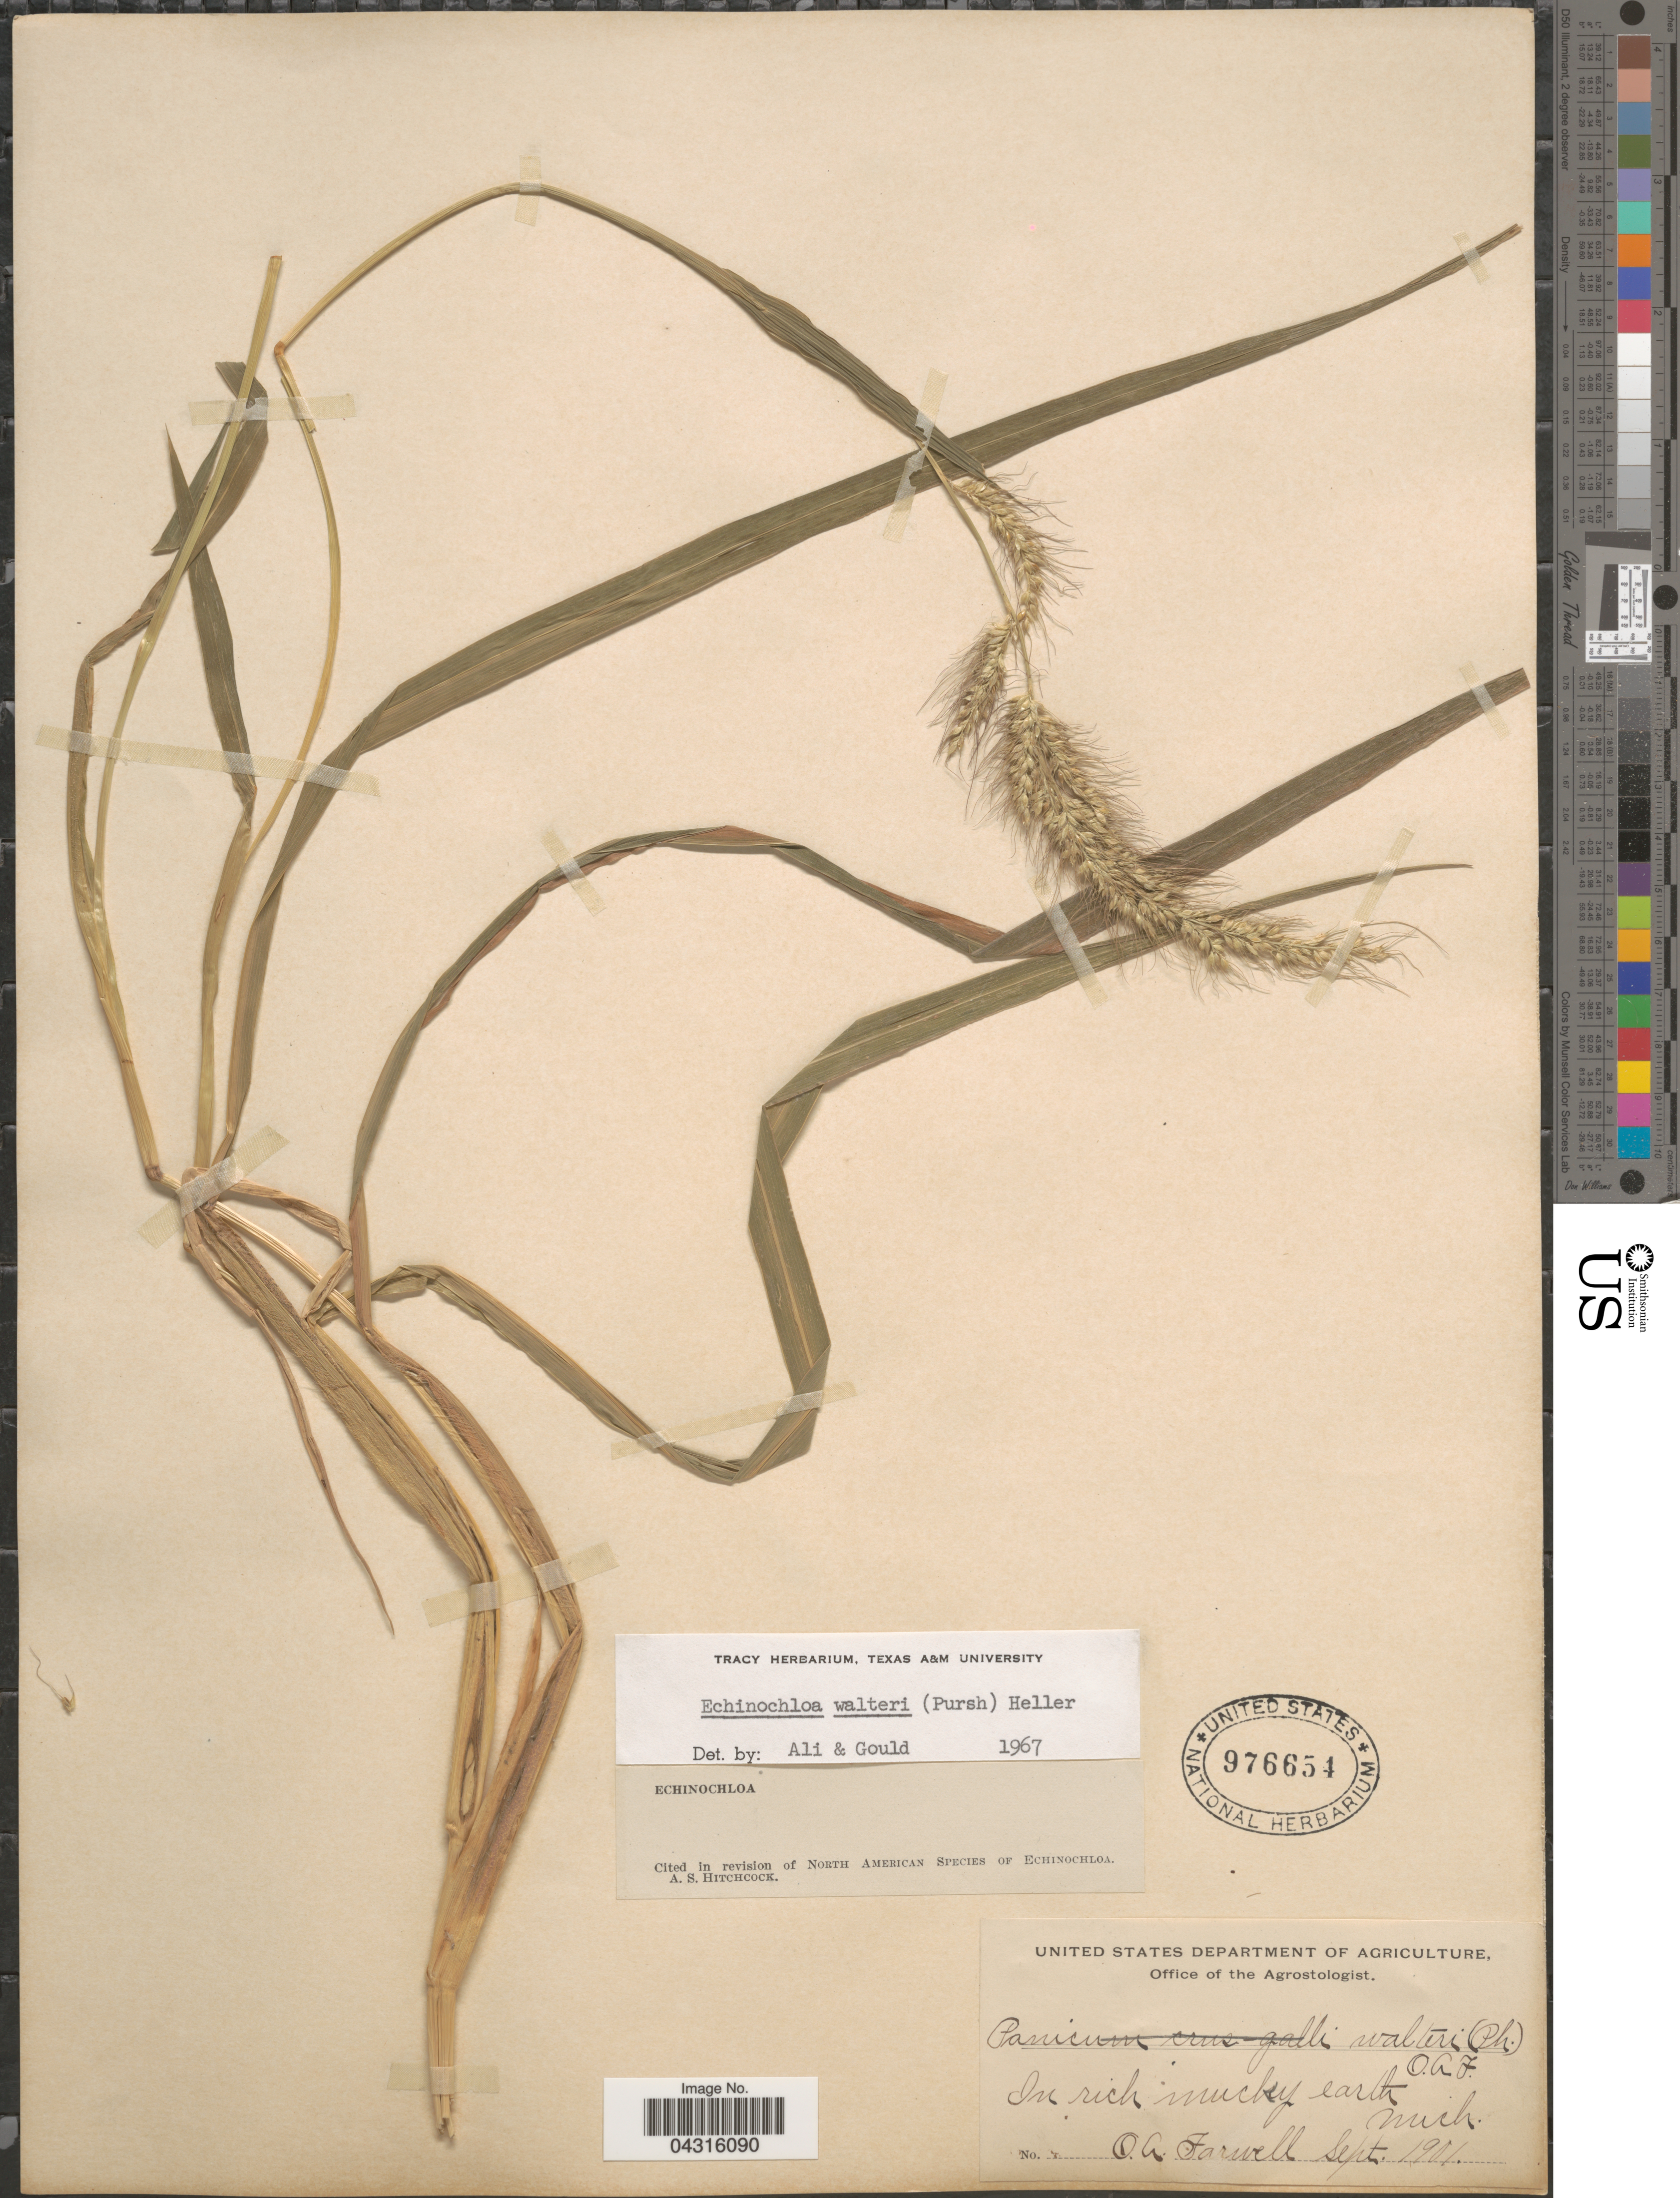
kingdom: Plantae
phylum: Tracheophyta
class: Liliopsida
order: Poales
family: Poaceae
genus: Echinochloa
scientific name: Echinochloa walteri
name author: (Pursh) A. Heller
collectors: O. Farwell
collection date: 1901-09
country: United States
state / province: Michigan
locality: In rich mucky earth.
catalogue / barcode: US 976654